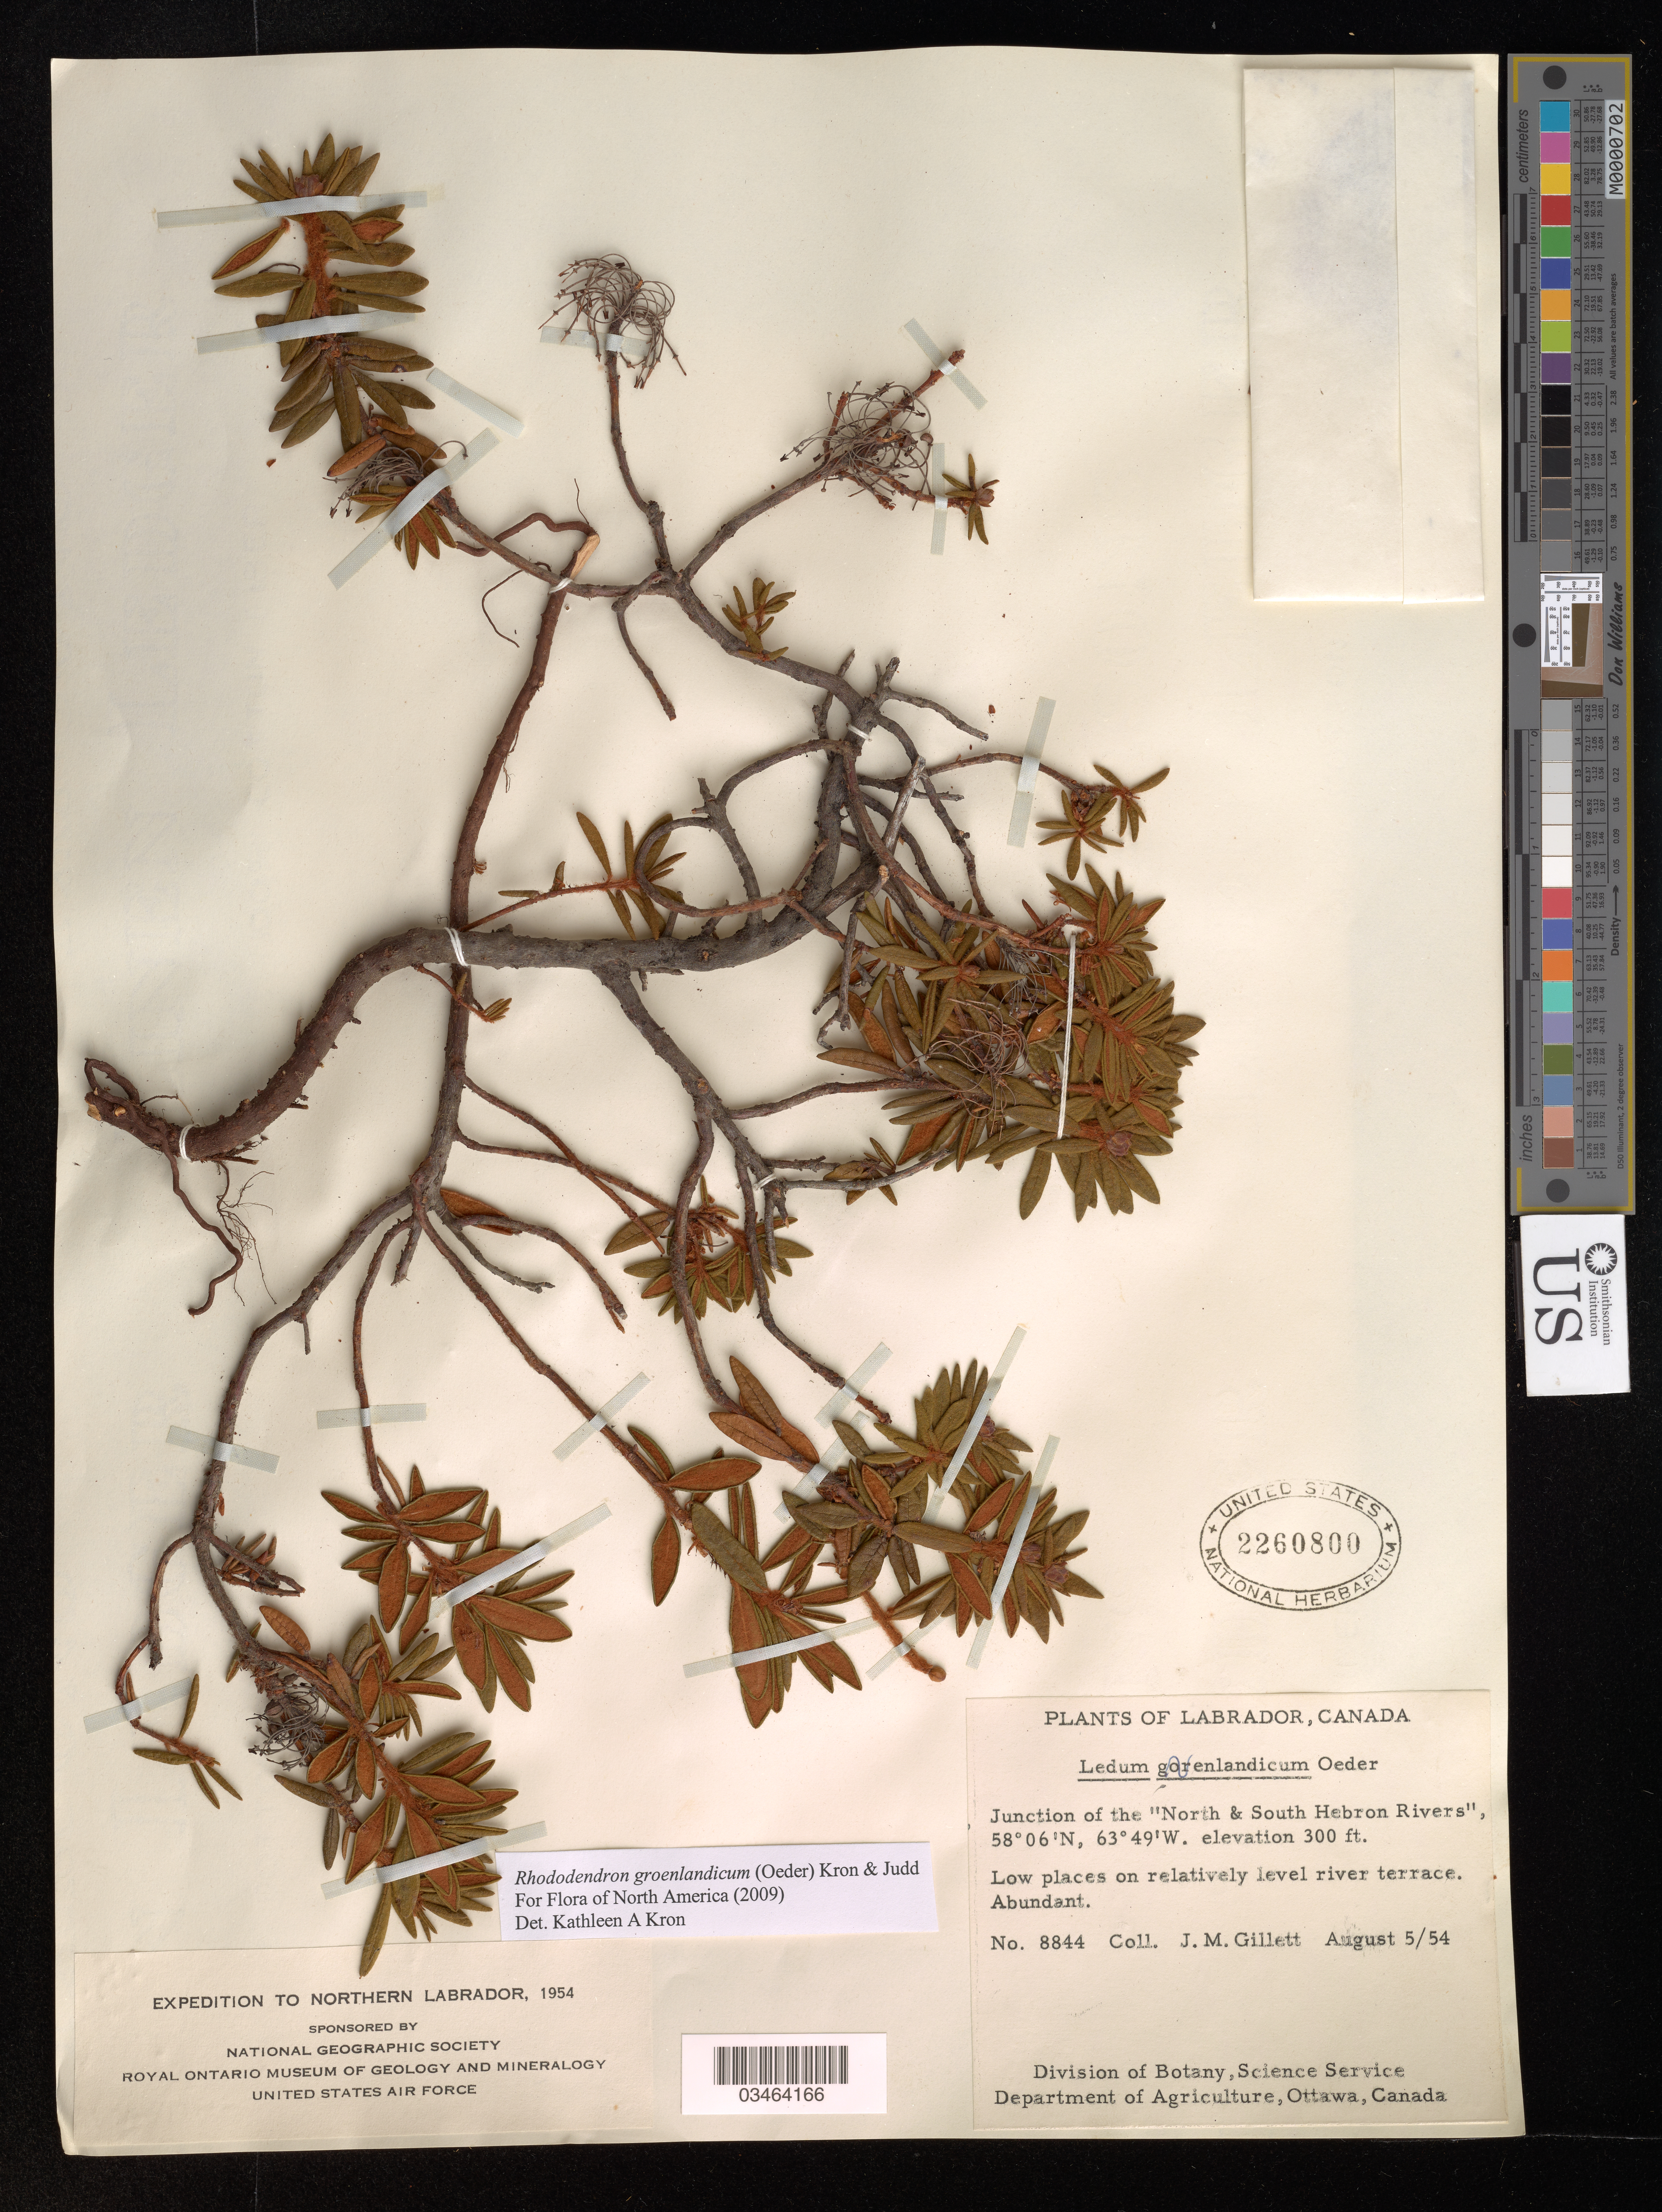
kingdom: Plantae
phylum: Tracheophyta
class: Magnoliopsida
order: Ericales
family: Ericaceae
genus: Rhododendron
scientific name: Rhododendron groenlandicum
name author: (Oeder) Kron & Judd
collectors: J. Gillett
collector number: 8844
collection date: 1954-08-05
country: Canada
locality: Northern Labrador. Junction of the "North & South Hebron Rivers".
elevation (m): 91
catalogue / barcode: US 2260800